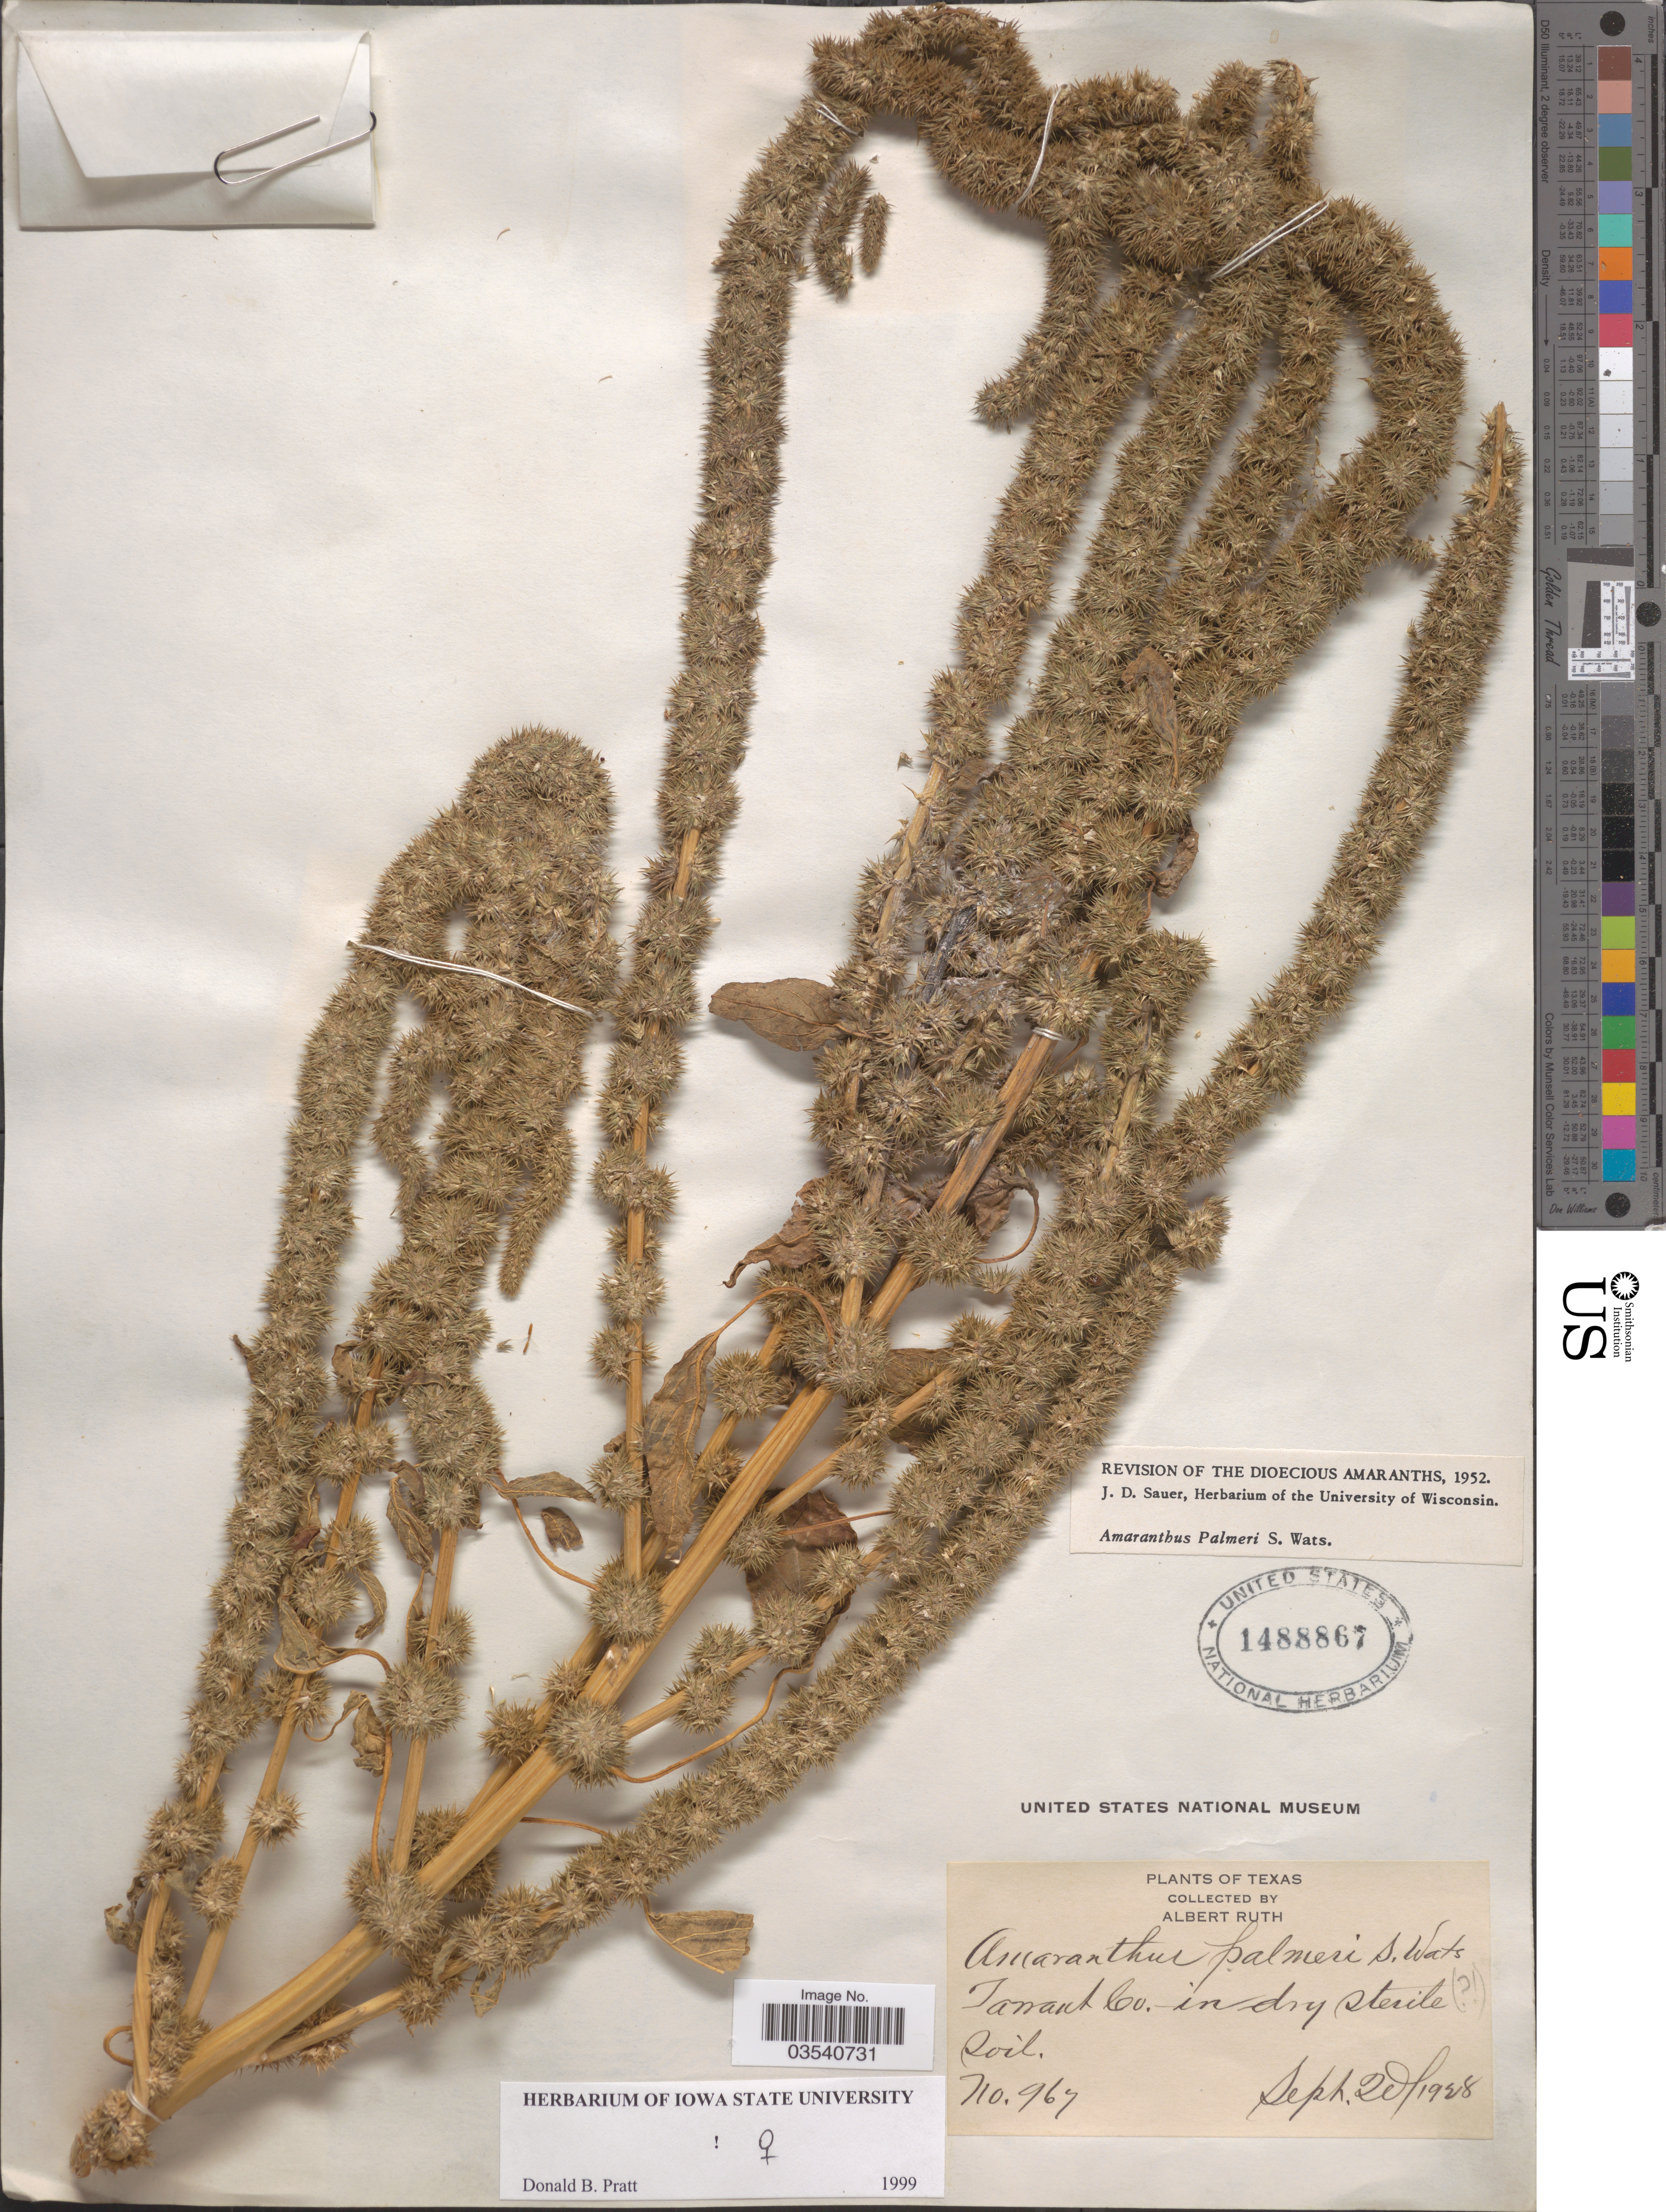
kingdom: Plantae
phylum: Tracheophyta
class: Magnoliopsida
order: Caryophyllales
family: Amaranthaceae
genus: Amaranthus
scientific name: Amaranthus palmeri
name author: S. Watson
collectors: A. Ruth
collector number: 967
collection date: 1938-09-20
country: United States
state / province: Texas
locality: Tarrant Co.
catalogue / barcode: US 1488867